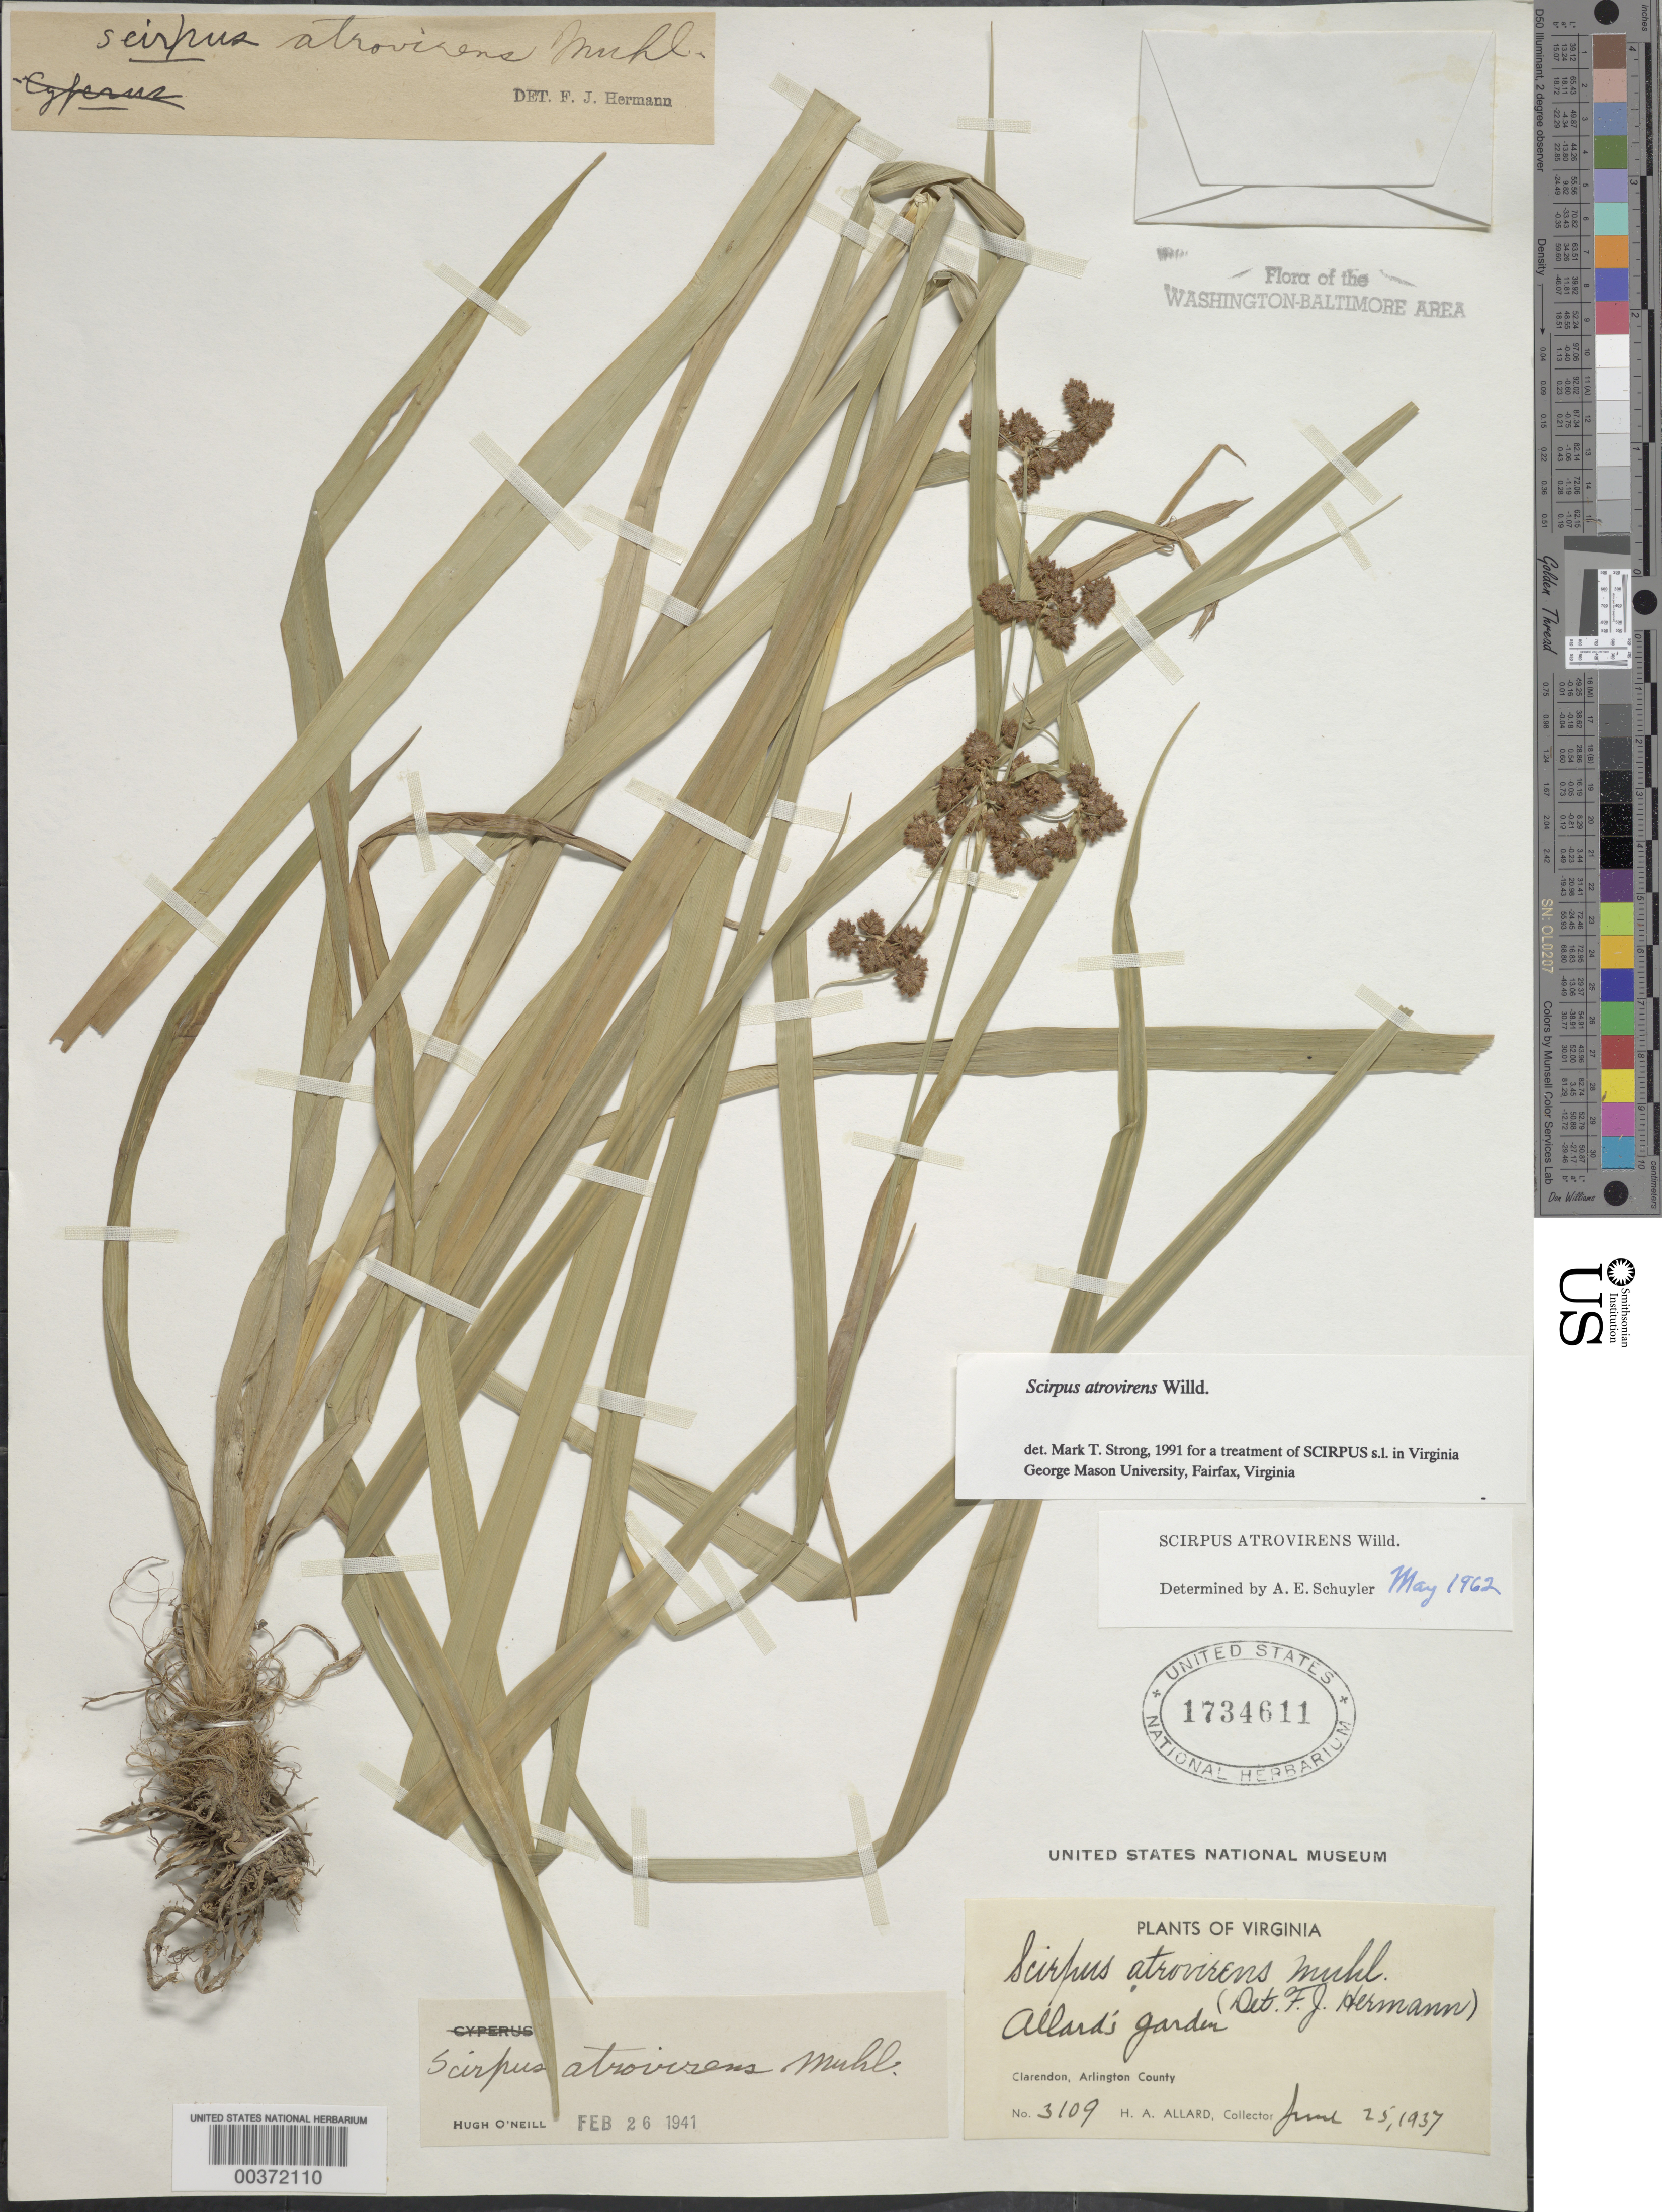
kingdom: Plantae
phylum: Tracheophyta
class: Liliopsida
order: Poales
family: Cyperaceae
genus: Scirpus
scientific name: Scirpus atrovirens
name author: Willd.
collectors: H. A. Allard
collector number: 3109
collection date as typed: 25 Jun 1937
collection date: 1937-06-25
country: United States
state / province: Virginia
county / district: Arlington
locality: Allards garden, Clarendon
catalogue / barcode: US 1734611